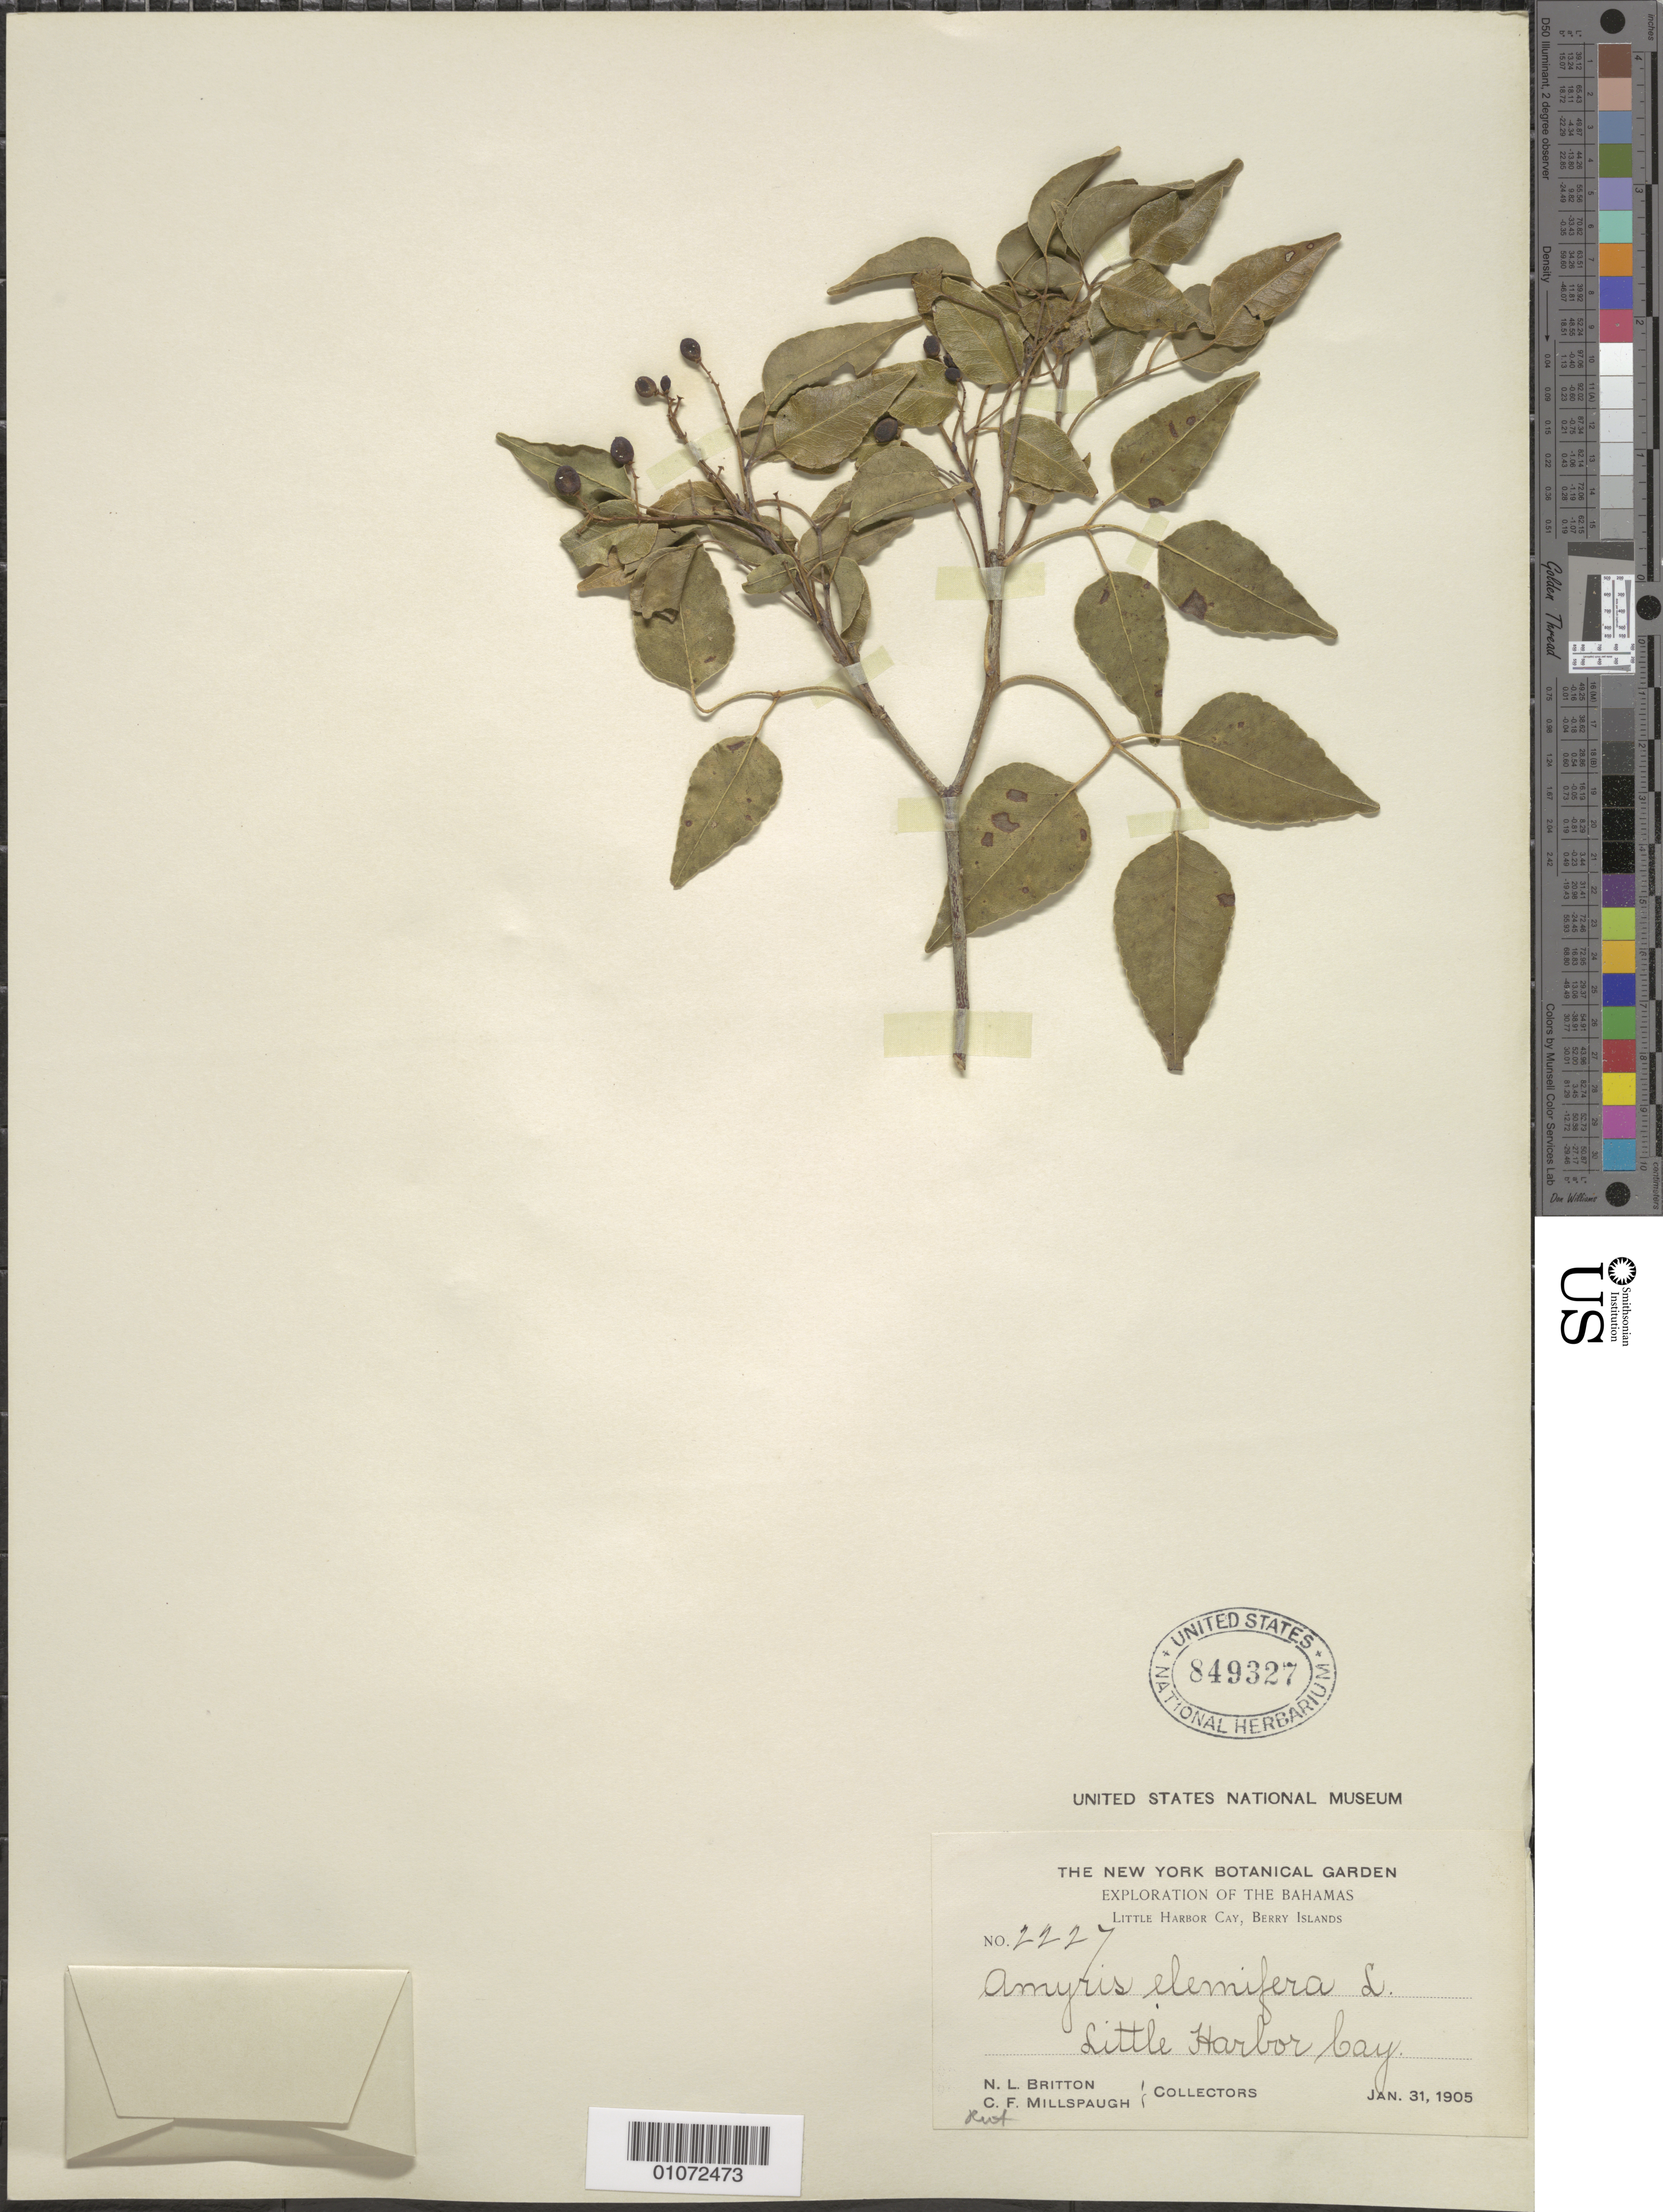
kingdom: Plantae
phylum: Tracheophyta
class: Magnoliopsida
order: Sapindales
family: Rutaceae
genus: Amyris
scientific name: Amyris elemifera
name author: L.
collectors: N. Britton & C. F. Millspaugh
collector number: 2227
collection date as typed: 31 Jan 1905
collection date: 1905-01-31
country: Bahamas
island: Berry Is.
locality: Little Harbor Cay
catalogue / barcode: US 849327